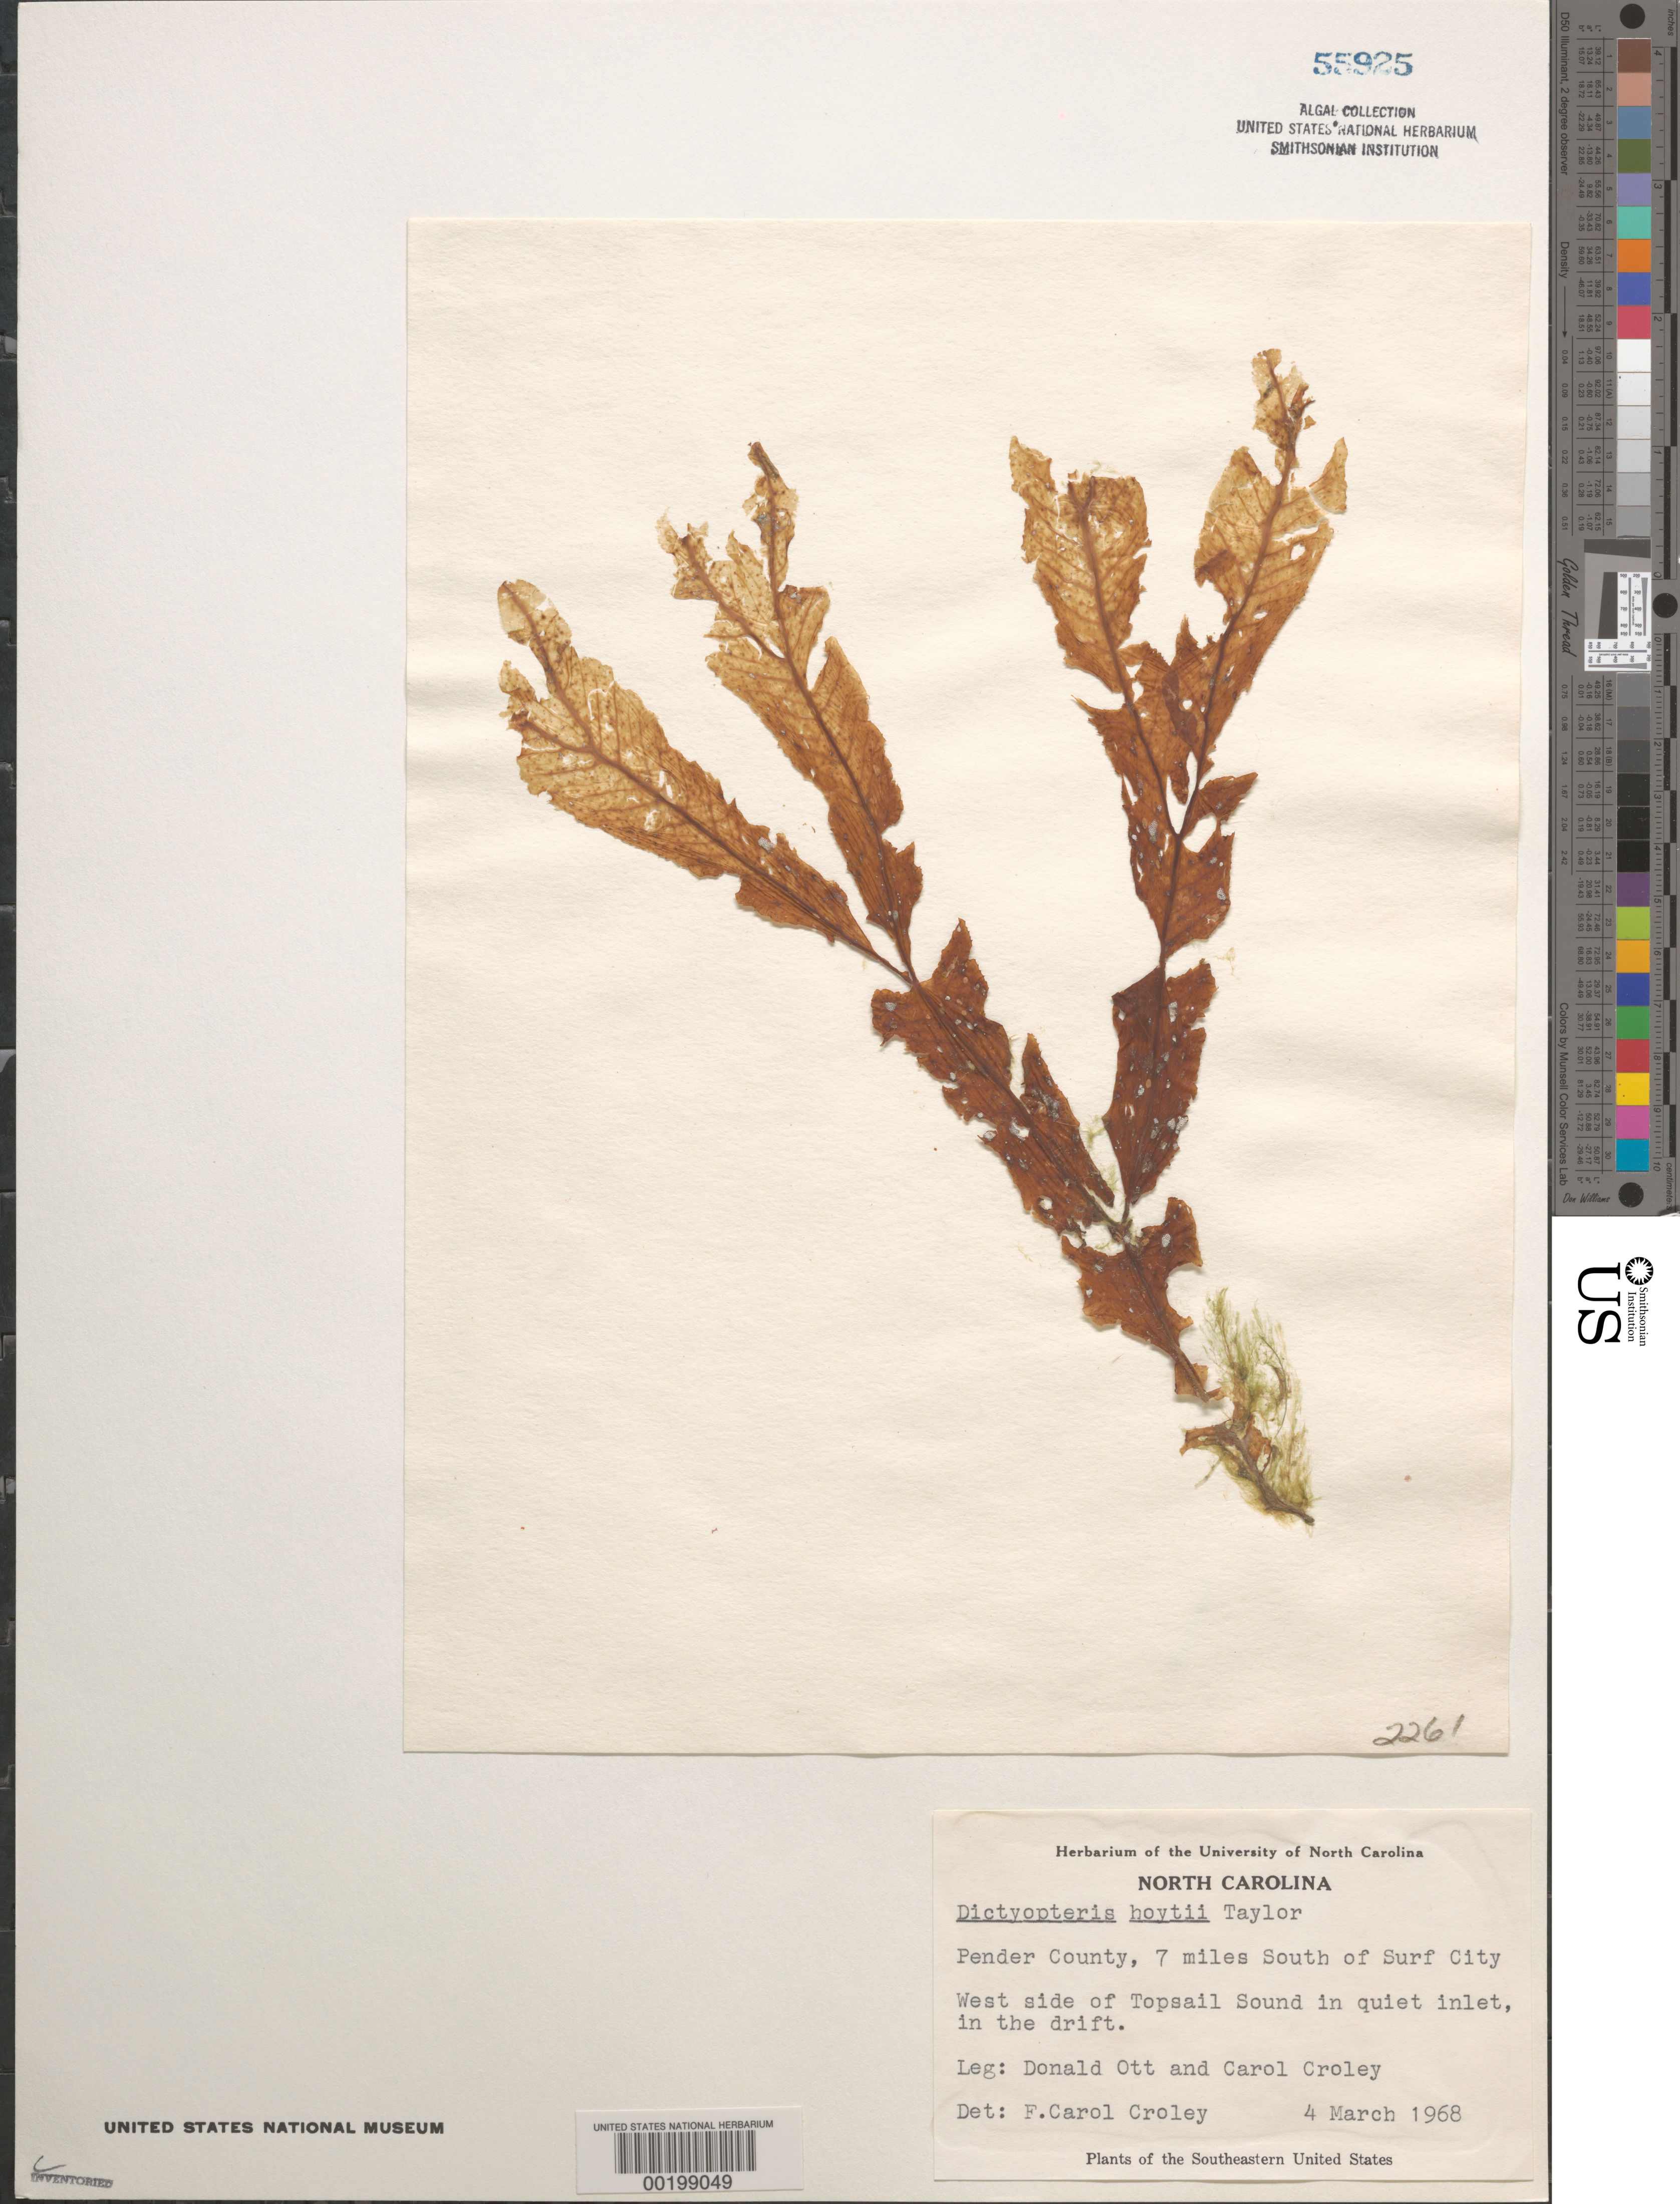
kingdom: Chromista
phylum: Ochrophyta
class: Phaeophyceae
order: Dictyotales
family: Dictyotaceae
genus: Dictyopteris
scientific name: Dictyopteris hoytii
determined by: Croley, F. C.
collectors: F. Ott & F. C. Croley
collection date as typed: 04 Mar 1968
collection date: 1968-03-04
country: United States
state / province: North Carolina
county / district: Pender County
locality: Topsail Sound, 7 miles S of Surf City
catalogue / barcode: US 55925